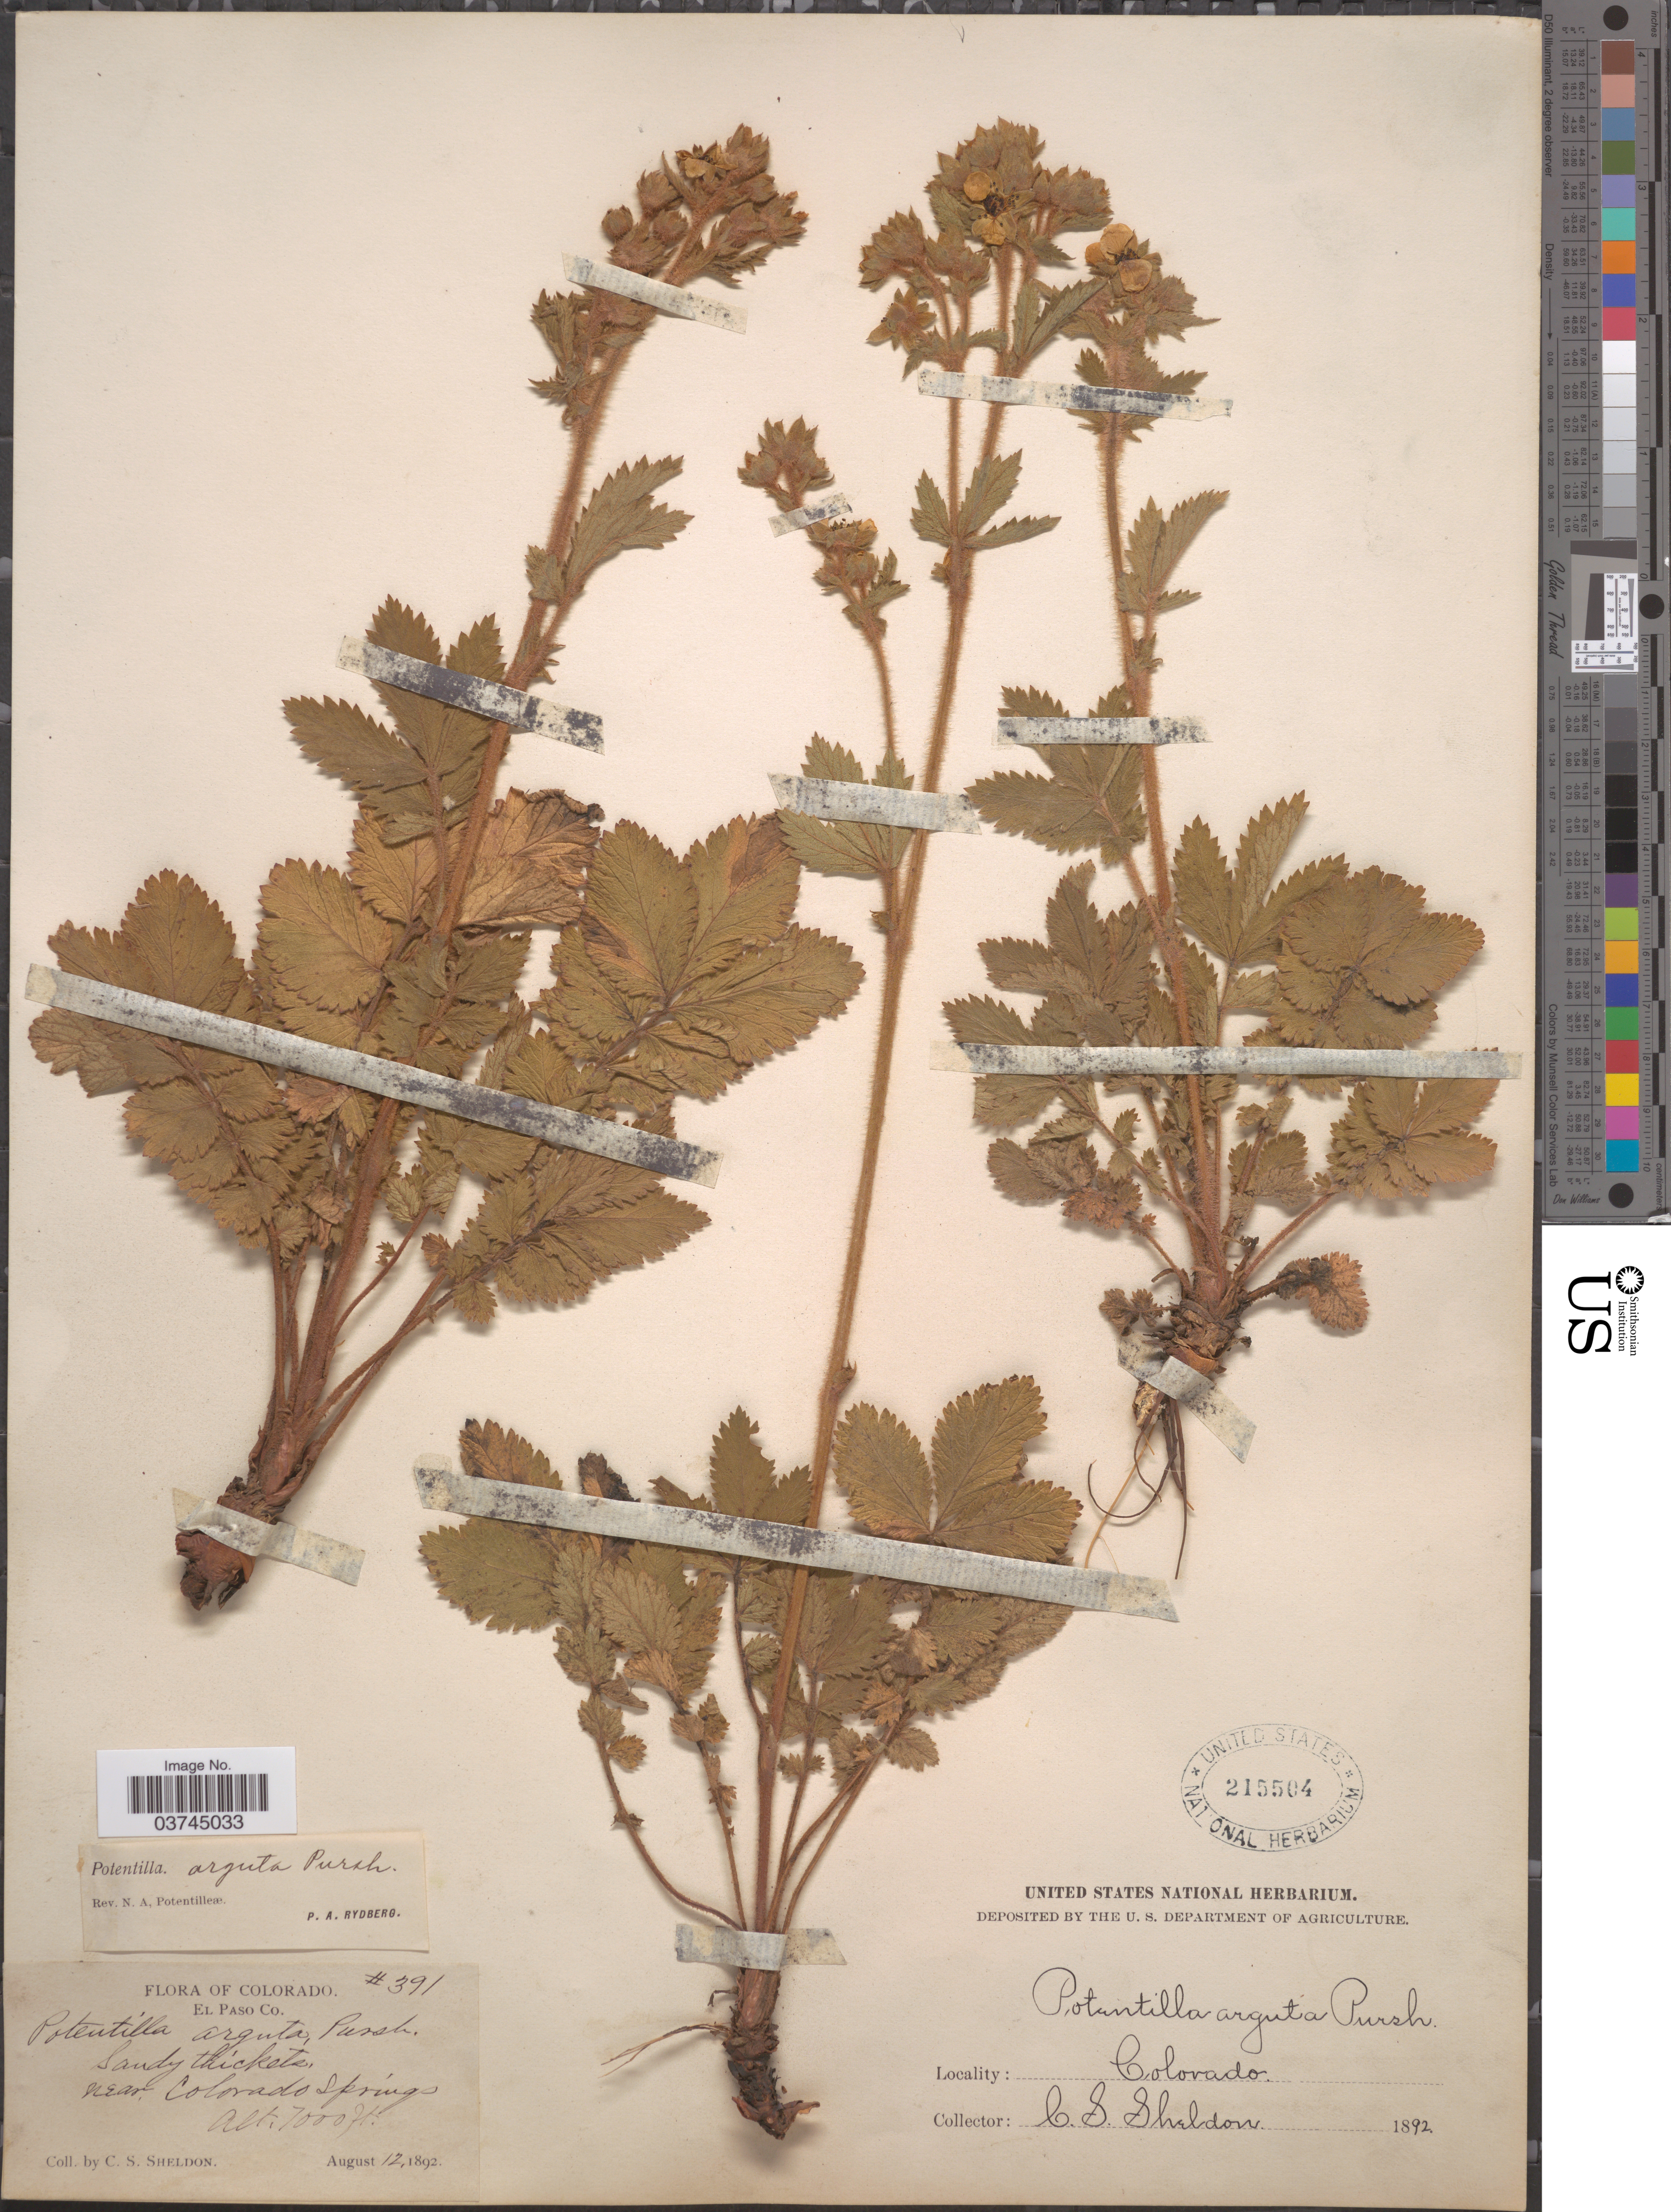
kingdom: Plantae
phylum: Tracheophyta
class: Magnoliopsida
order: Rosales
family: Rosaceae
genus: Drymocallis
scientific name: Drymocallis arguta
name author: (Pursh) Rydb.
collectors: C. S. Sheldon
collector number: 391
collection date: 1892-08-12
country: United States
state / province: Colorado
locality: El Paso Co. Near Colorado Springs.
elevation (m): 2134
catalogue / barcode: US 215504